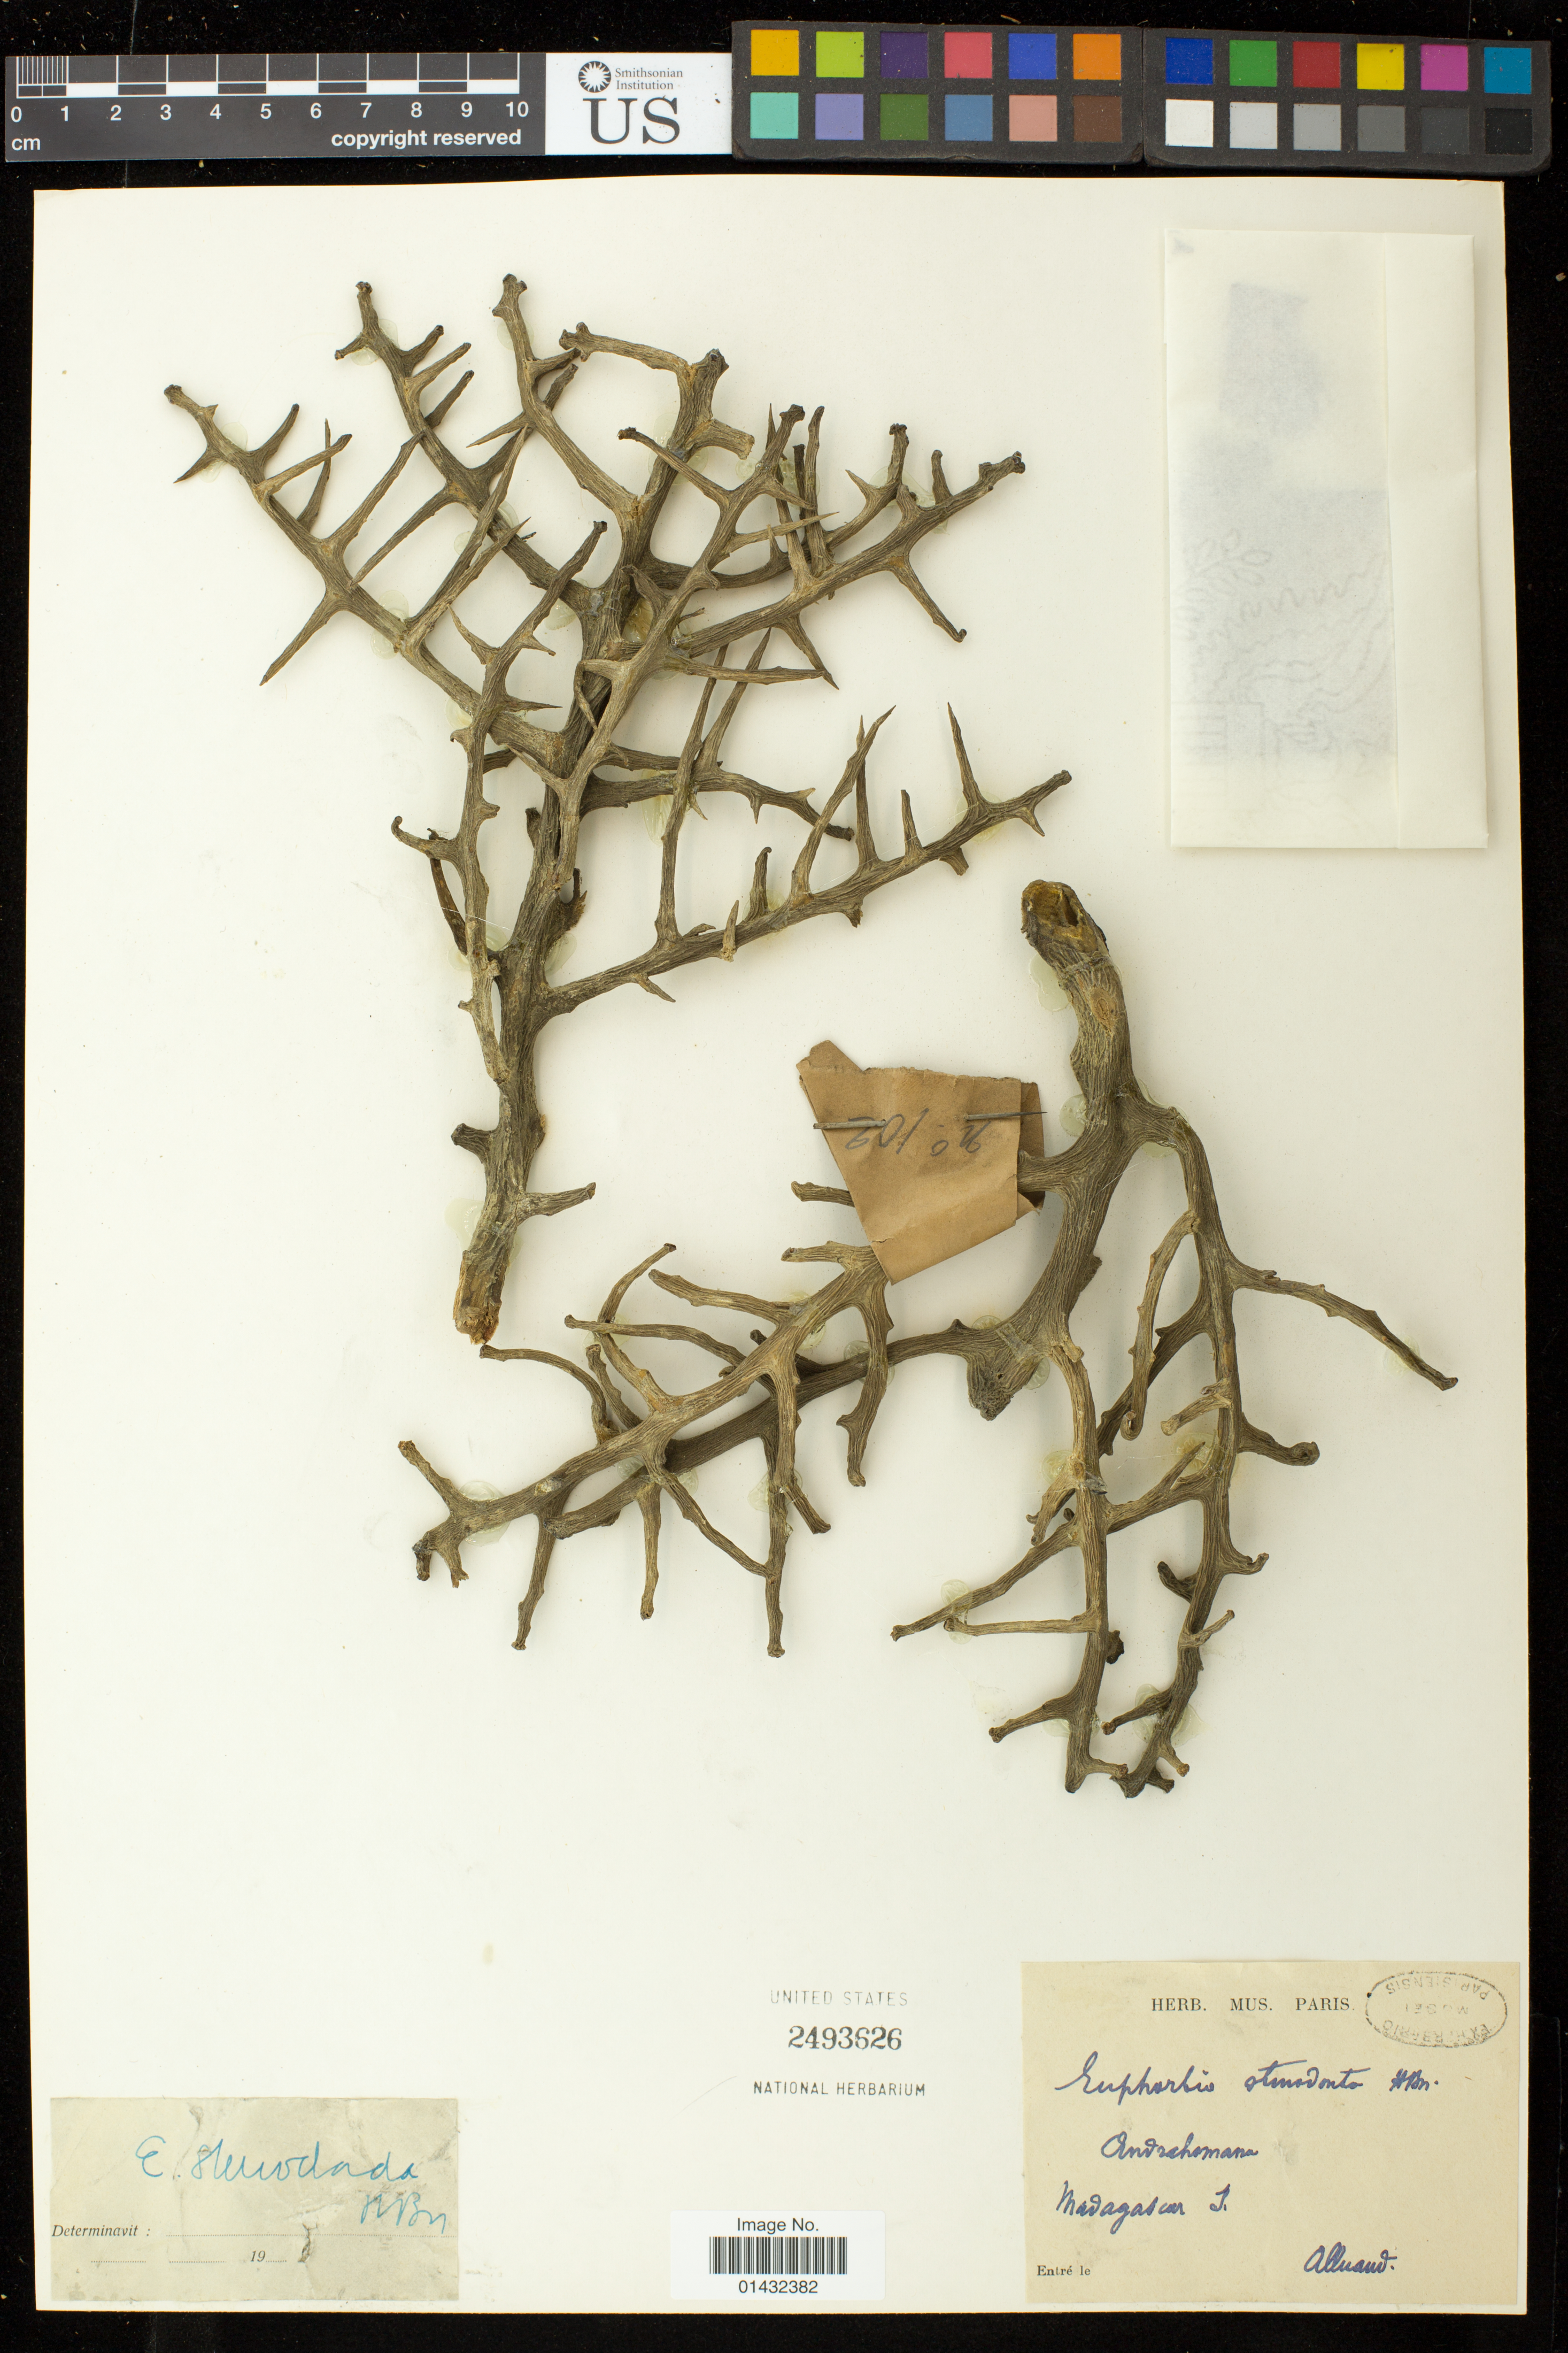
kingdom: Plantae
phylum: Tracheophyta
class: Magnoliopsida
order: Malpighiales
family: Euphorbiaceae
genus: Euphorbia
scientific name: Euphorbia stenodonta ined.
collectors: C. Alluaud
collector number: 102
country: Madagascar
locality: Andrahamana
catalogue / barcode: US 2493626